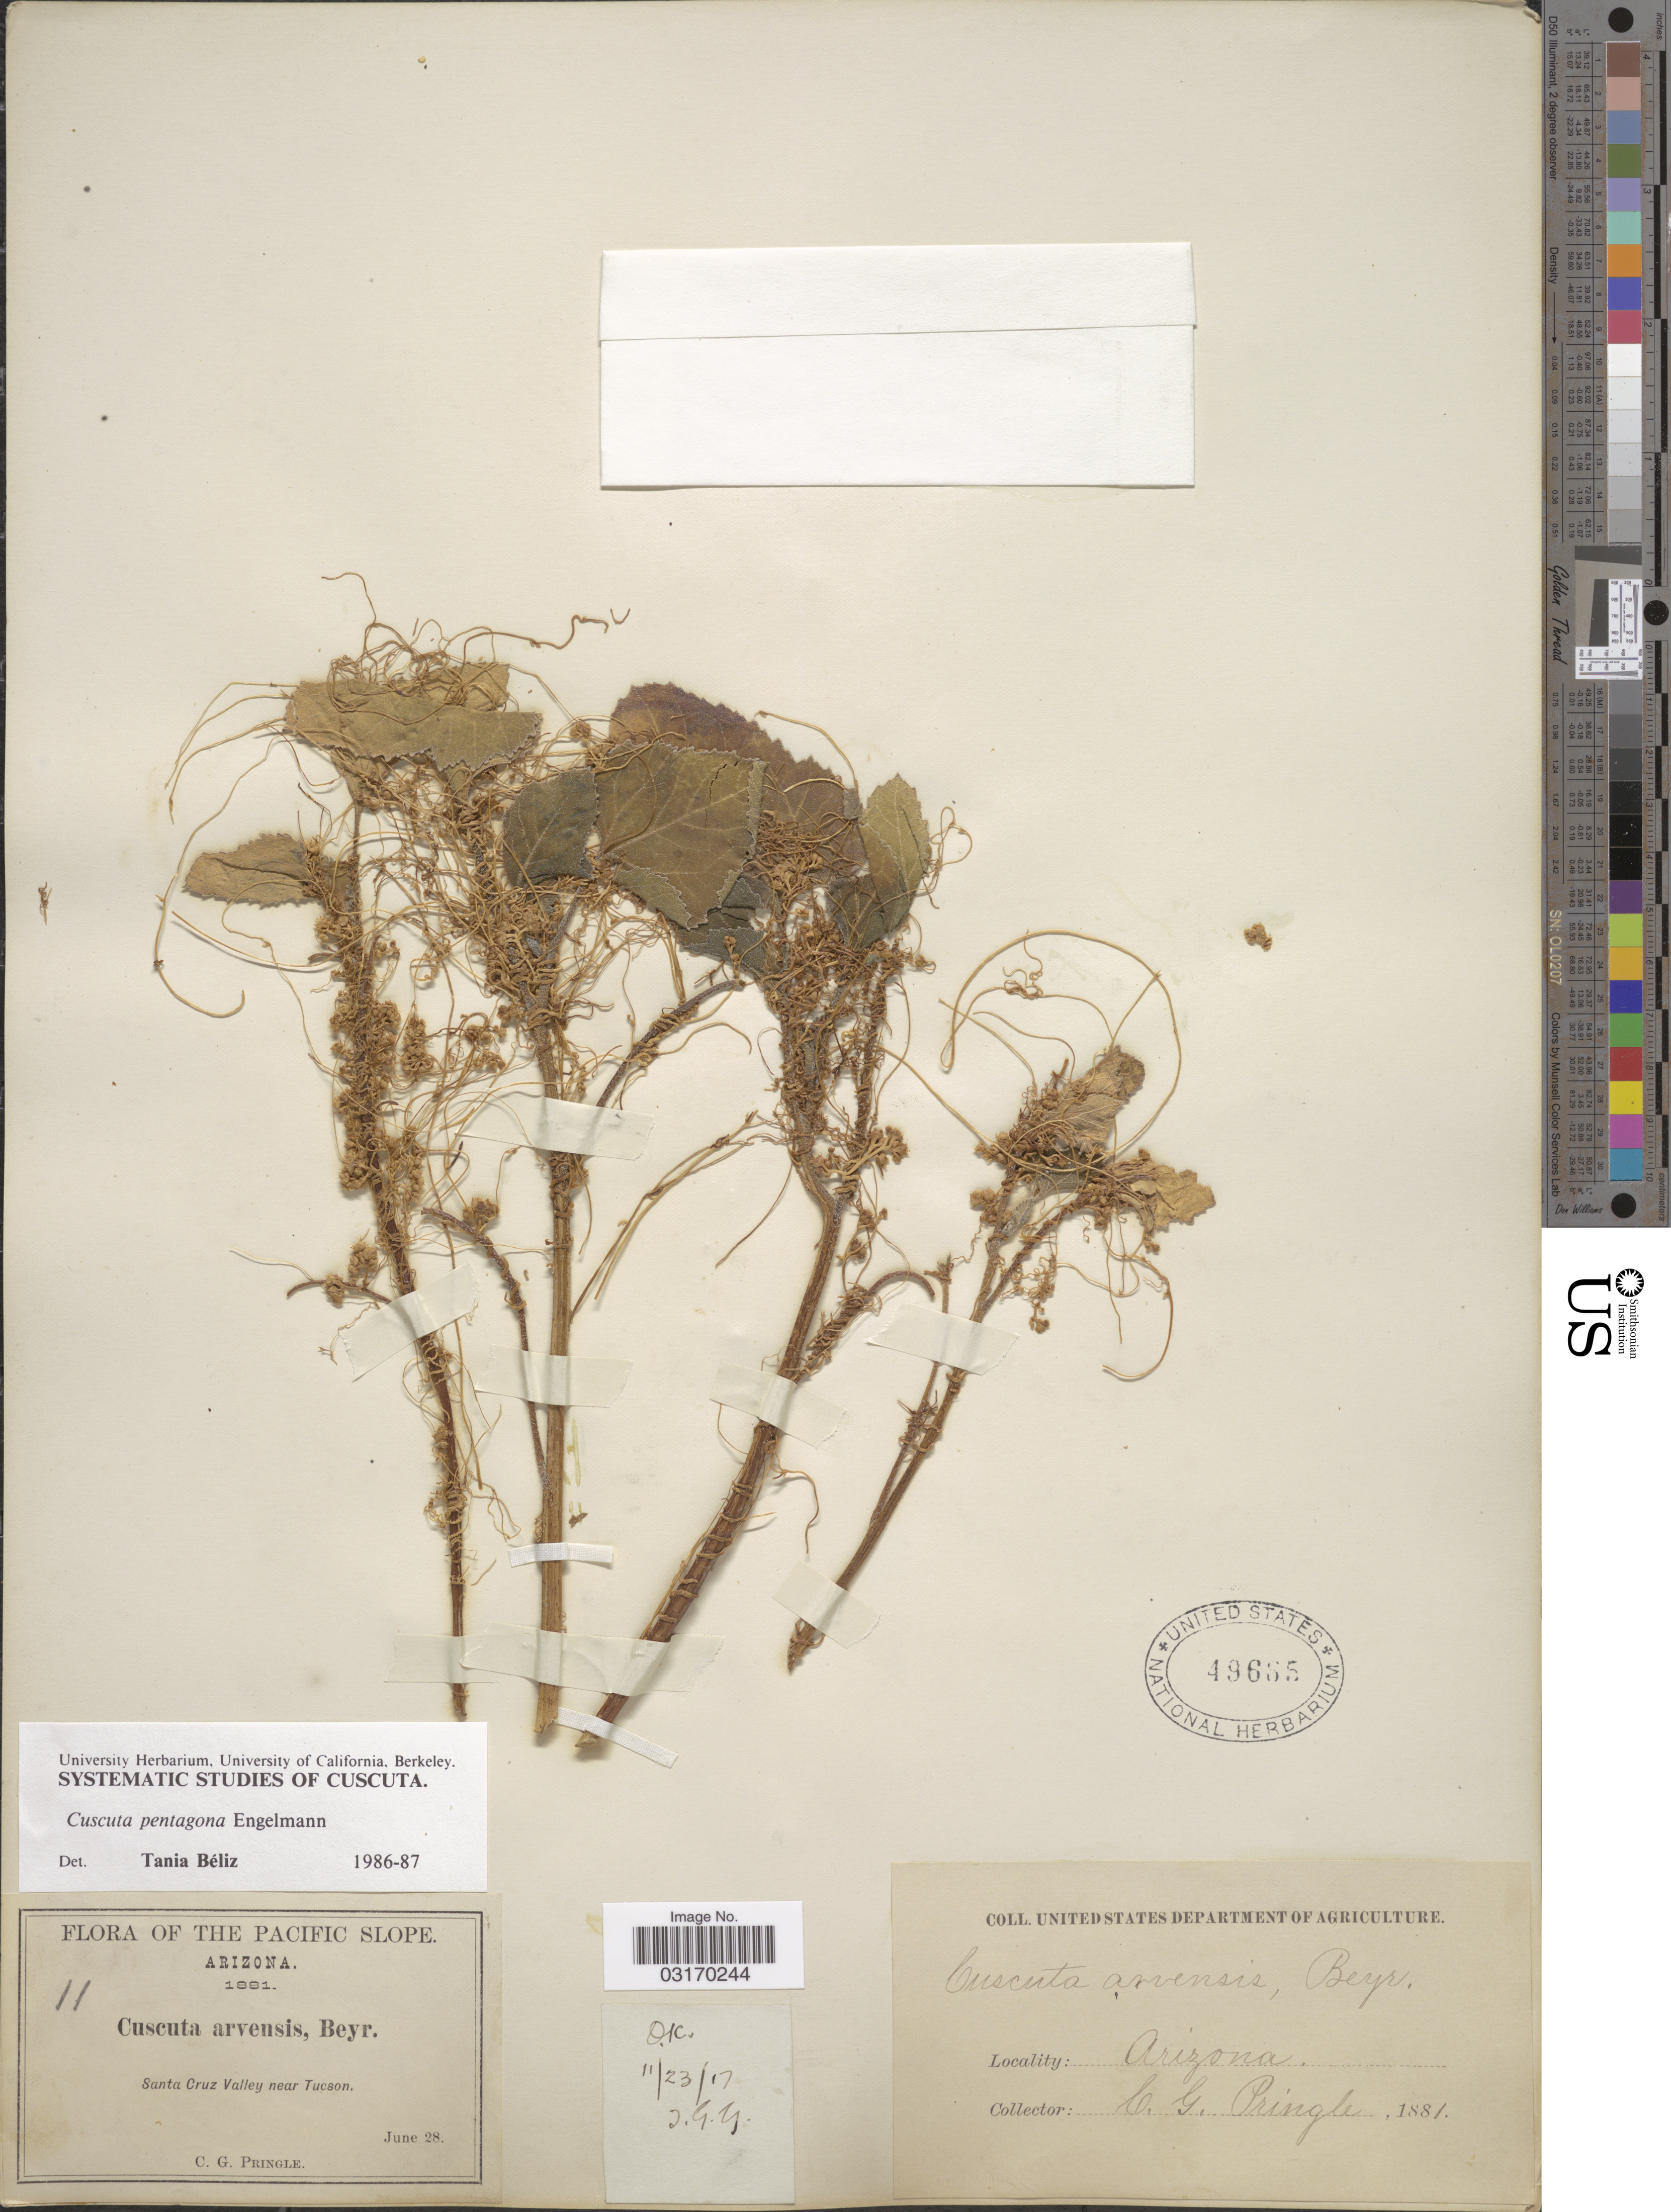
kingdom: Plantae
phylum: Tracheophyta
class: Magnoliopsida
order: Solanales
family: Convolvulaceae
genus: Cuscuta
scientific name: Cuscuta pentagona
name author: Engelm.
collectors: C. G. Pringle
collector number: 11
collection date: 1881-06-28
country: United States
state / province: Arizona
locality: Pacific Slope. Santa Cruz Valley near Tucson.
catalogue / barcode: US 49665